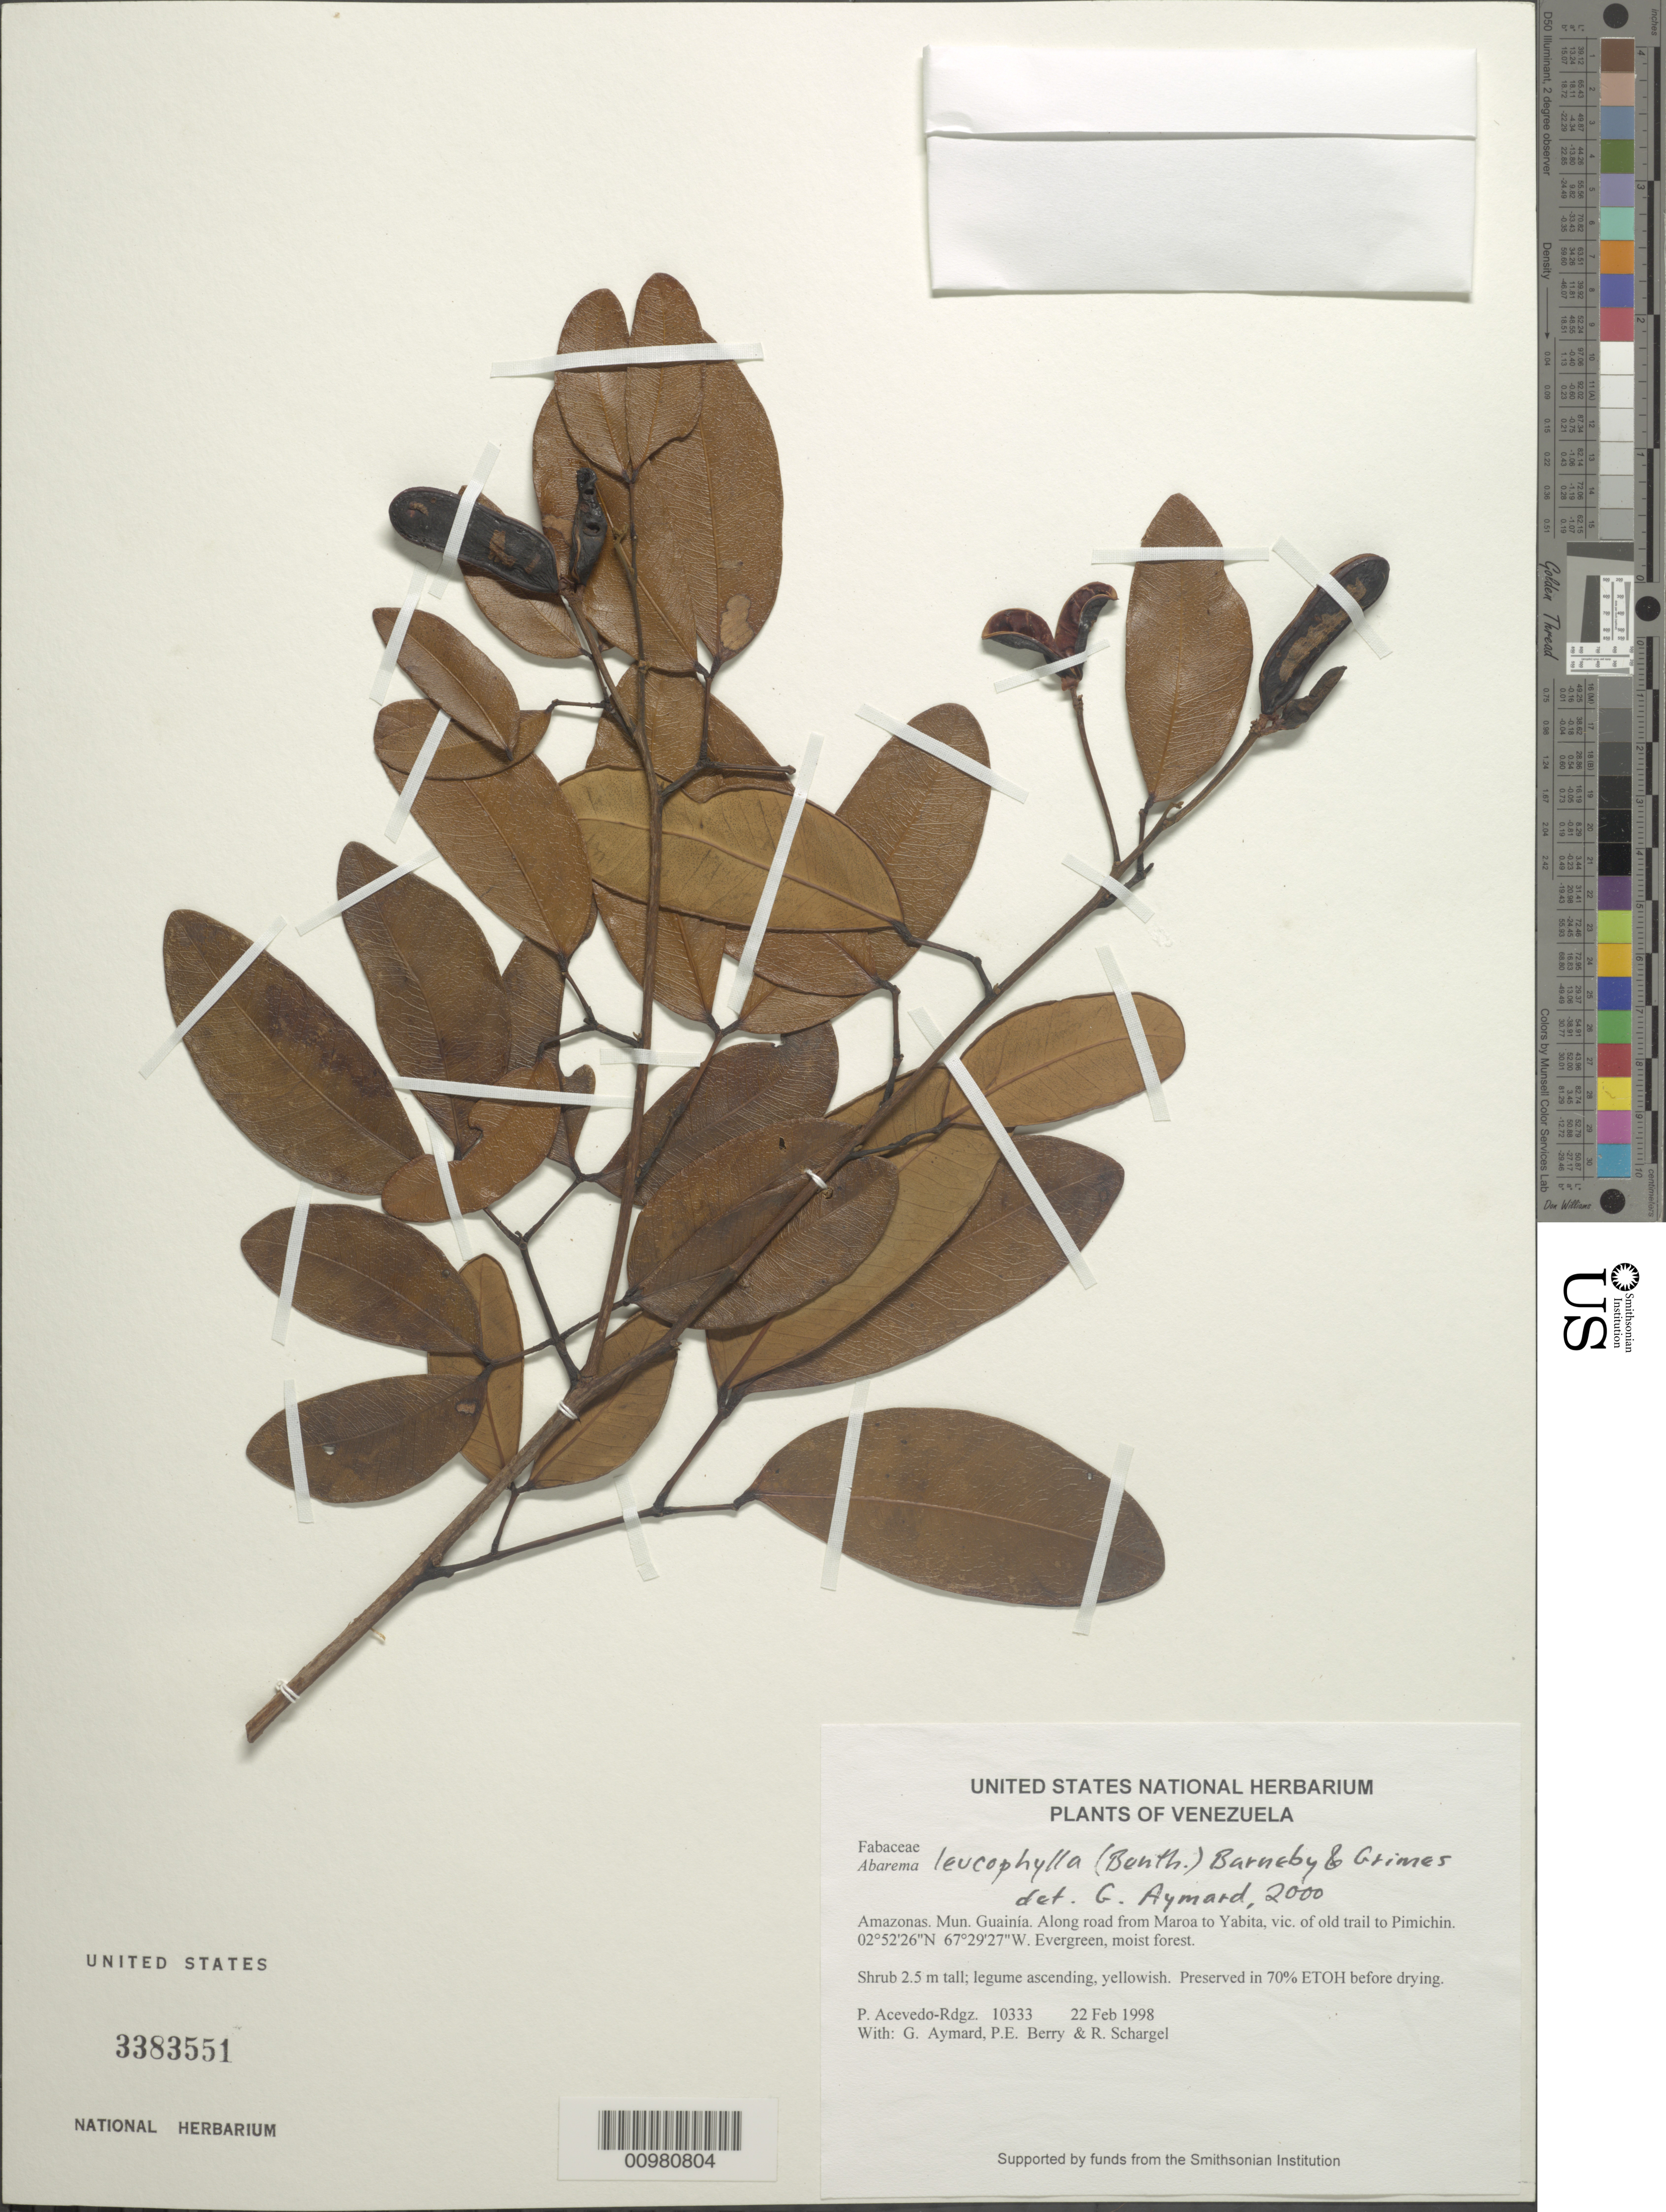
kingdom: Plantae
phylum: Tracheophyta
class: Magnoliopsida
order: Fabales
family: Fabaceae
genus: Abarema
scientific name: Abarema leucophylla var. leucophylla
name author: (Spruce ex Benth.) Barneby & J.W. Grimes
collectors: P. Acevedo-Rodr., G. A. Aymard, P. E. Berry & R. Schargel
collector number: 10333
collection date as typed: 22 Feb 1998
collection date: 1998-02-22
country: Venezuela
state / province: Amazonas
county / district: Maroa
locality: Along road from Maroa to Yabita, vic. of old trail to Pimichin.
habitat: Evergreen, moist forest.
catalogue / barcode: US 3383551